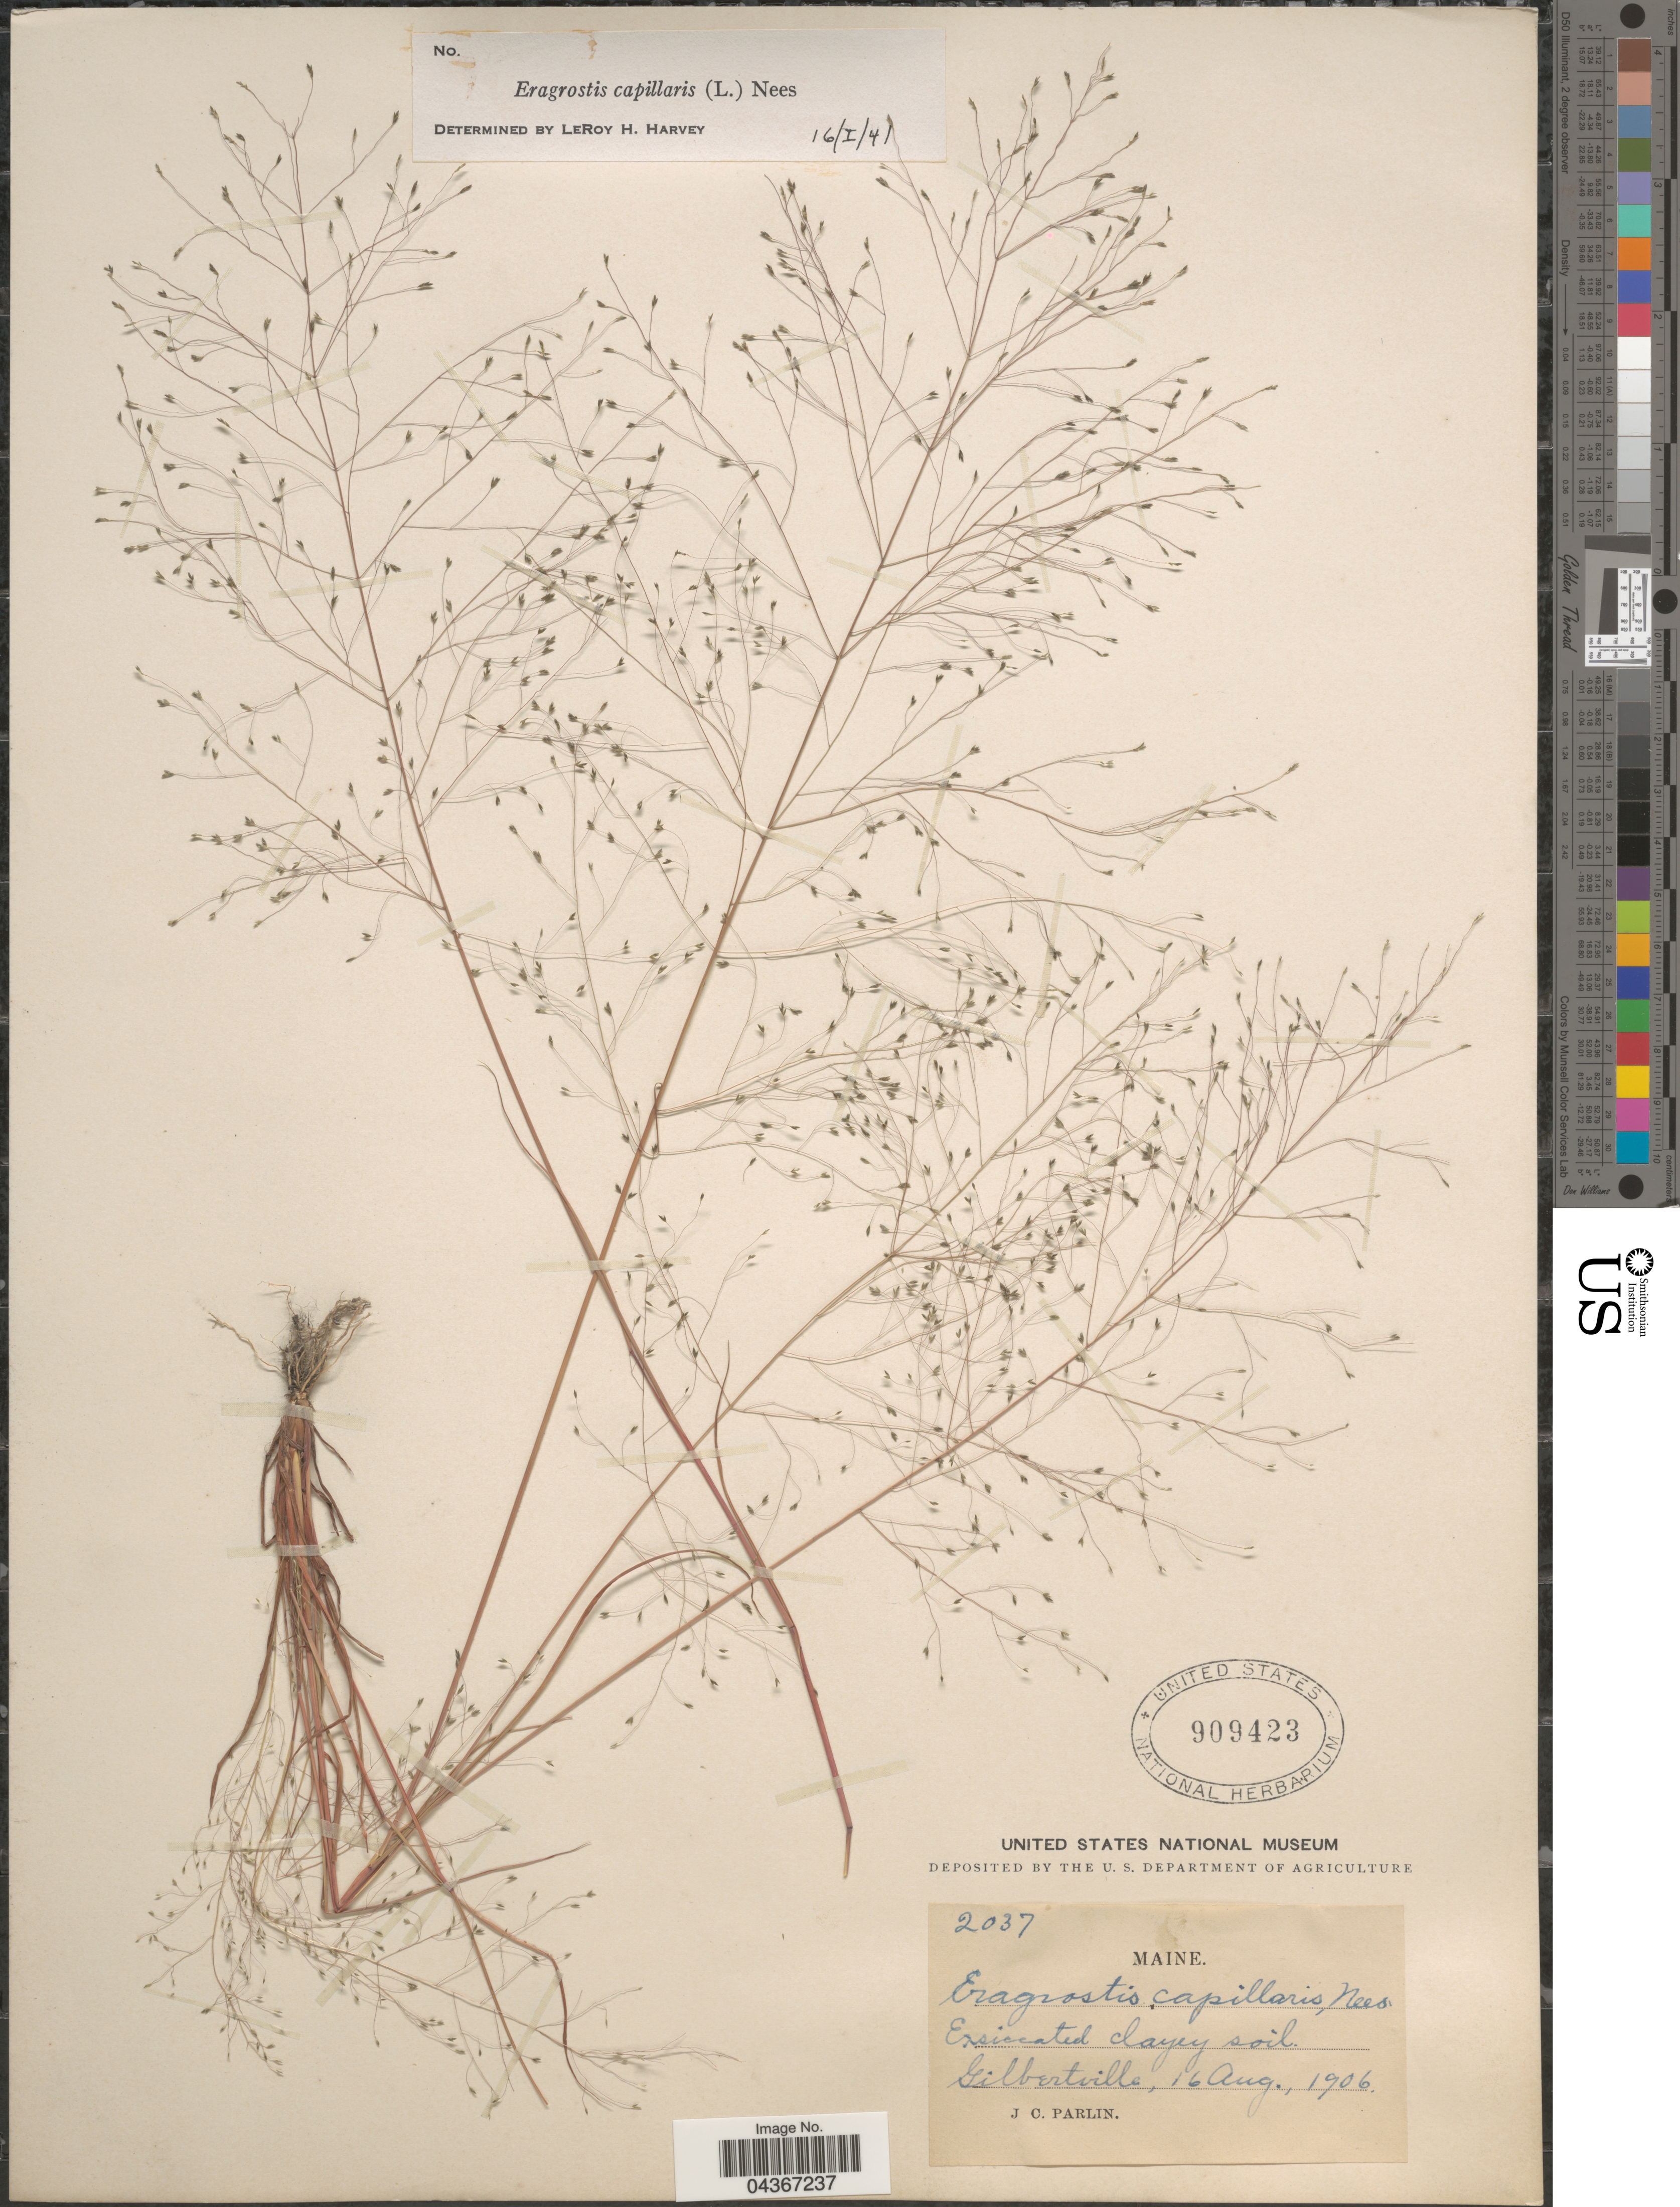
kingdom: Plantae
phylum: Tracheophyta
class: Liliopsida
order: Poales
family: Poaceae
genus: Eragrostis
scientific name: Eragrostis capillaris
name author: (L.) Nees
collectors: J. Parlin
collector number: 2037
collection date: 1906-08-16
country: United States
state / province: Maine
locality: Gilbertville.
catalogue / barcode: US 909423